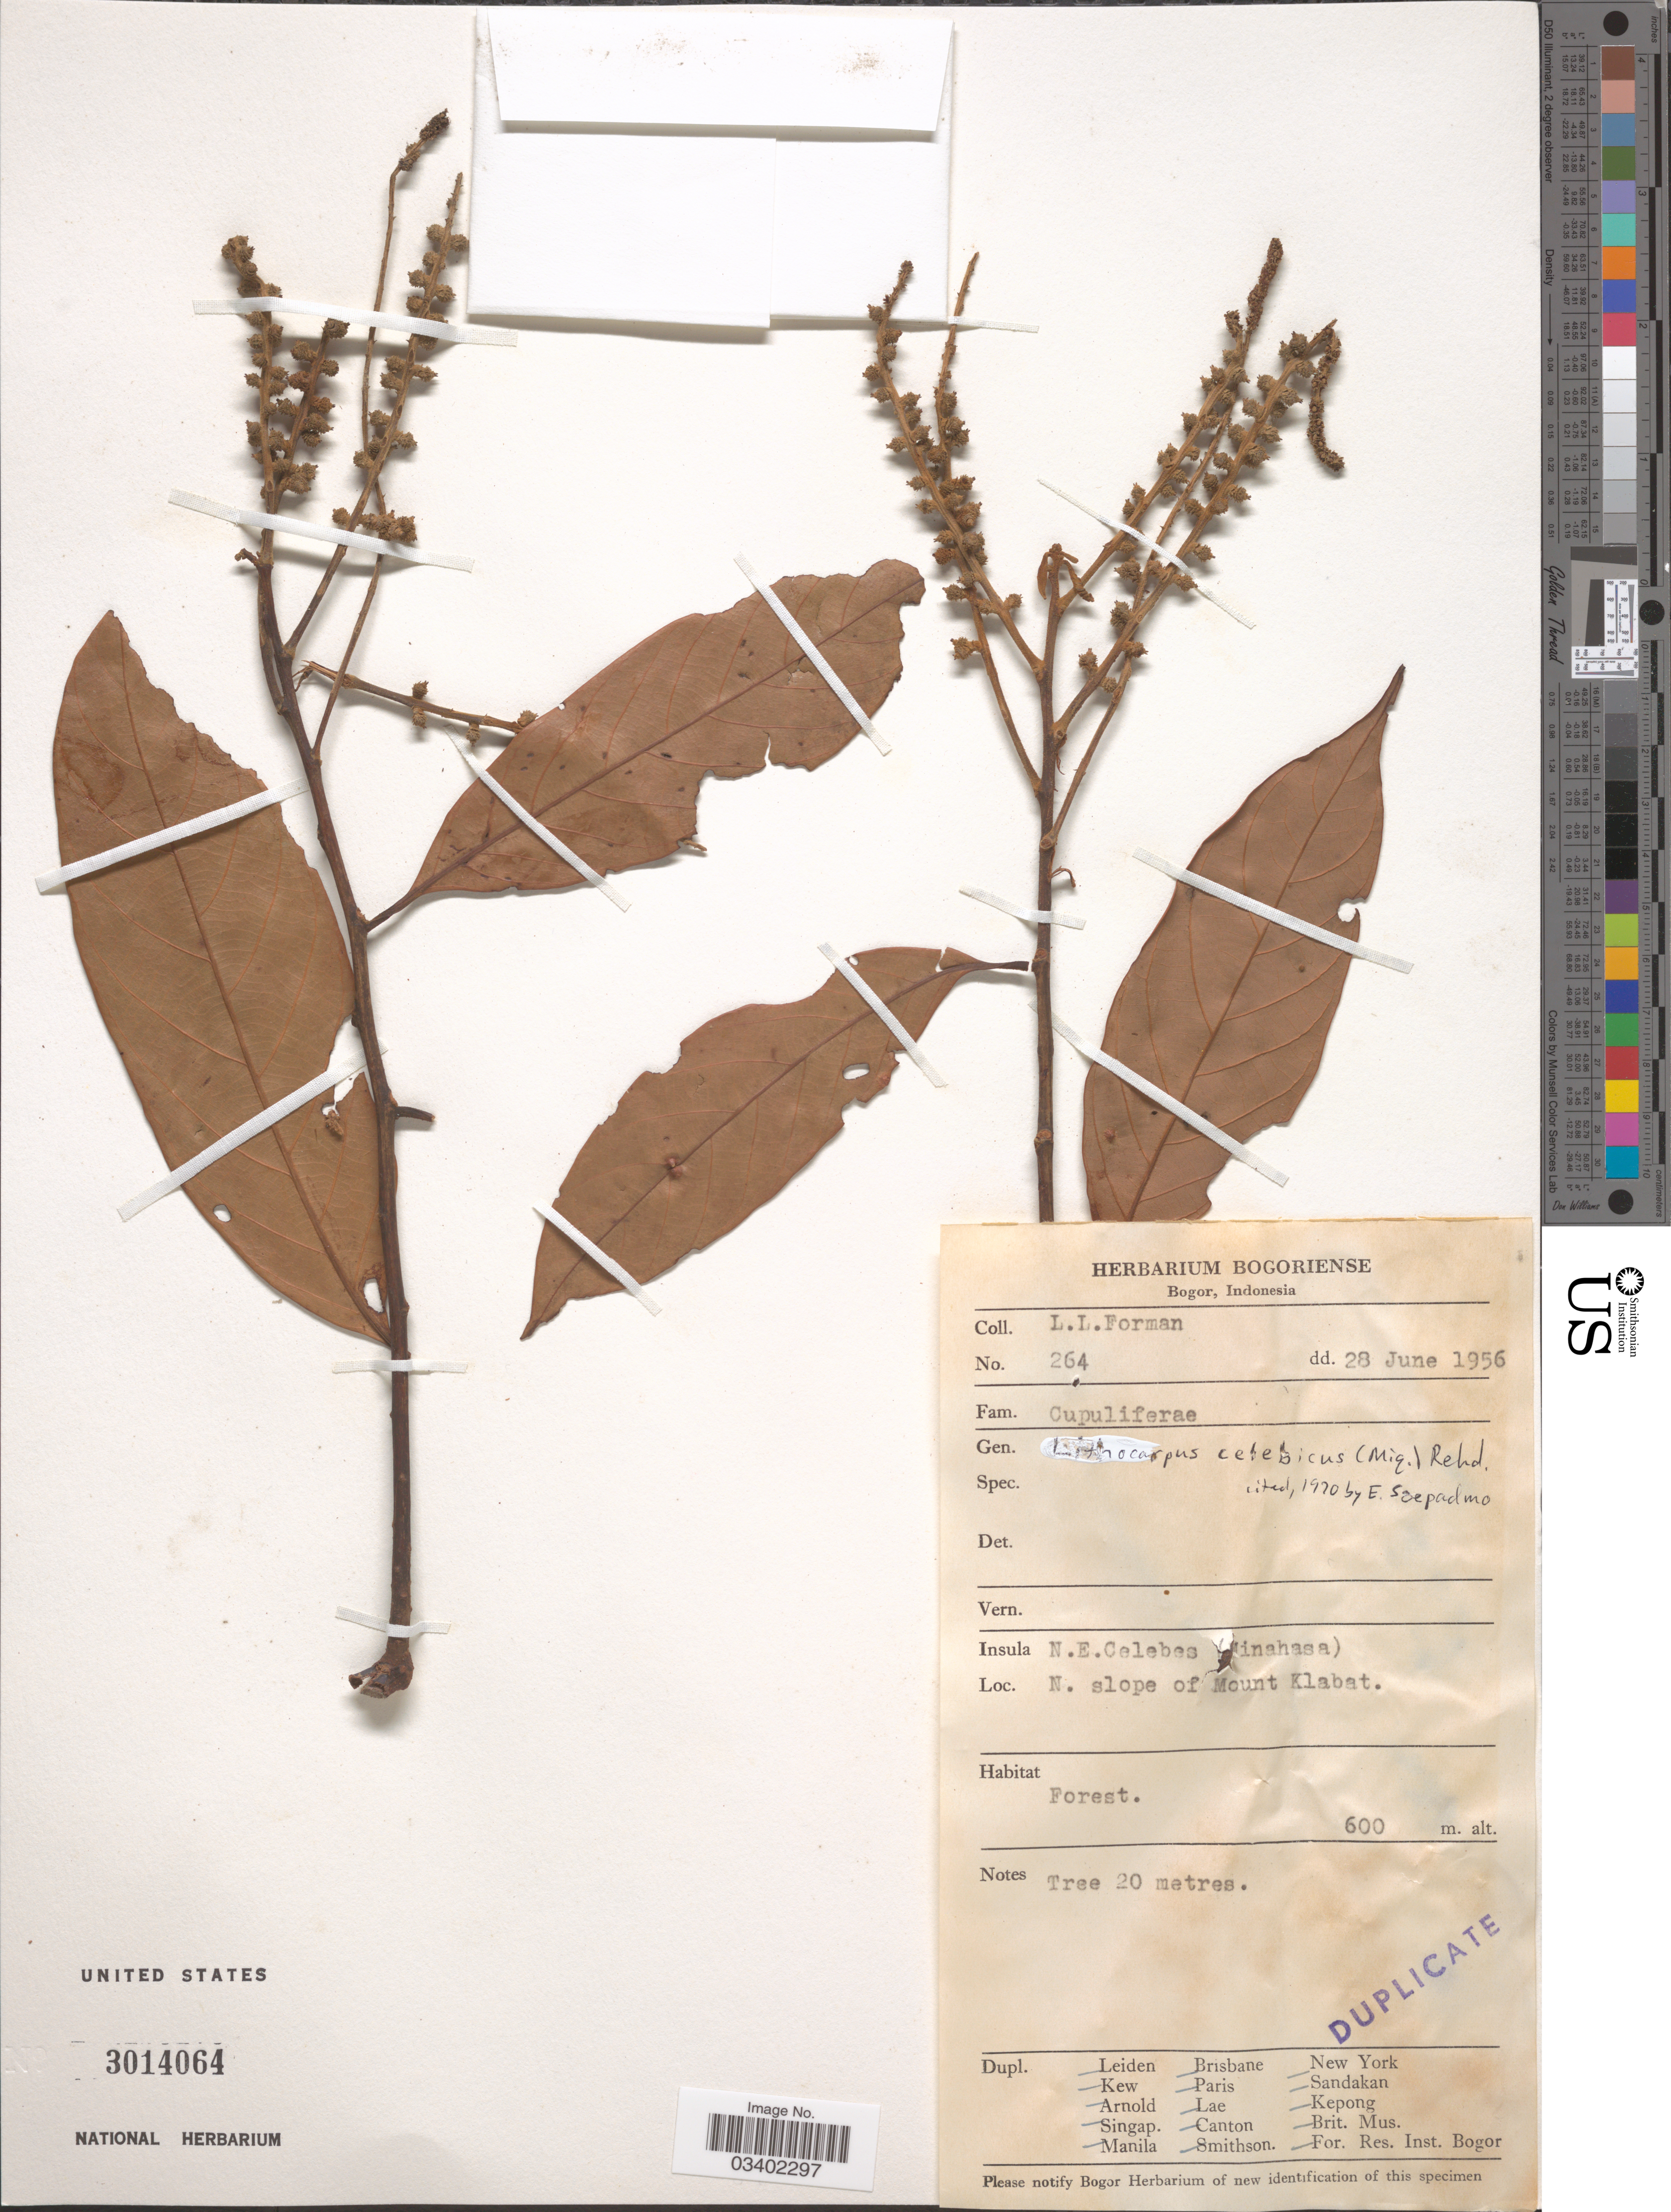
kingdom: Plantae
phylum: Tracheophyta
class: Magnoliopsida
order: Fagales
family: Fagaceae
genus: Lithocarpus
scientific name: Lithocarpus celebicus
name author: (Miq.) Rehder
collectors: L. Forman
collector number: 264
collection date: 1956-06-28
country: Indonesia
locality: Insula N. E. Celebes ( [illegible text]inahas) N. slope of Mount Klabat.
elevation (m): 600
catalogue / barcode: US 3014064